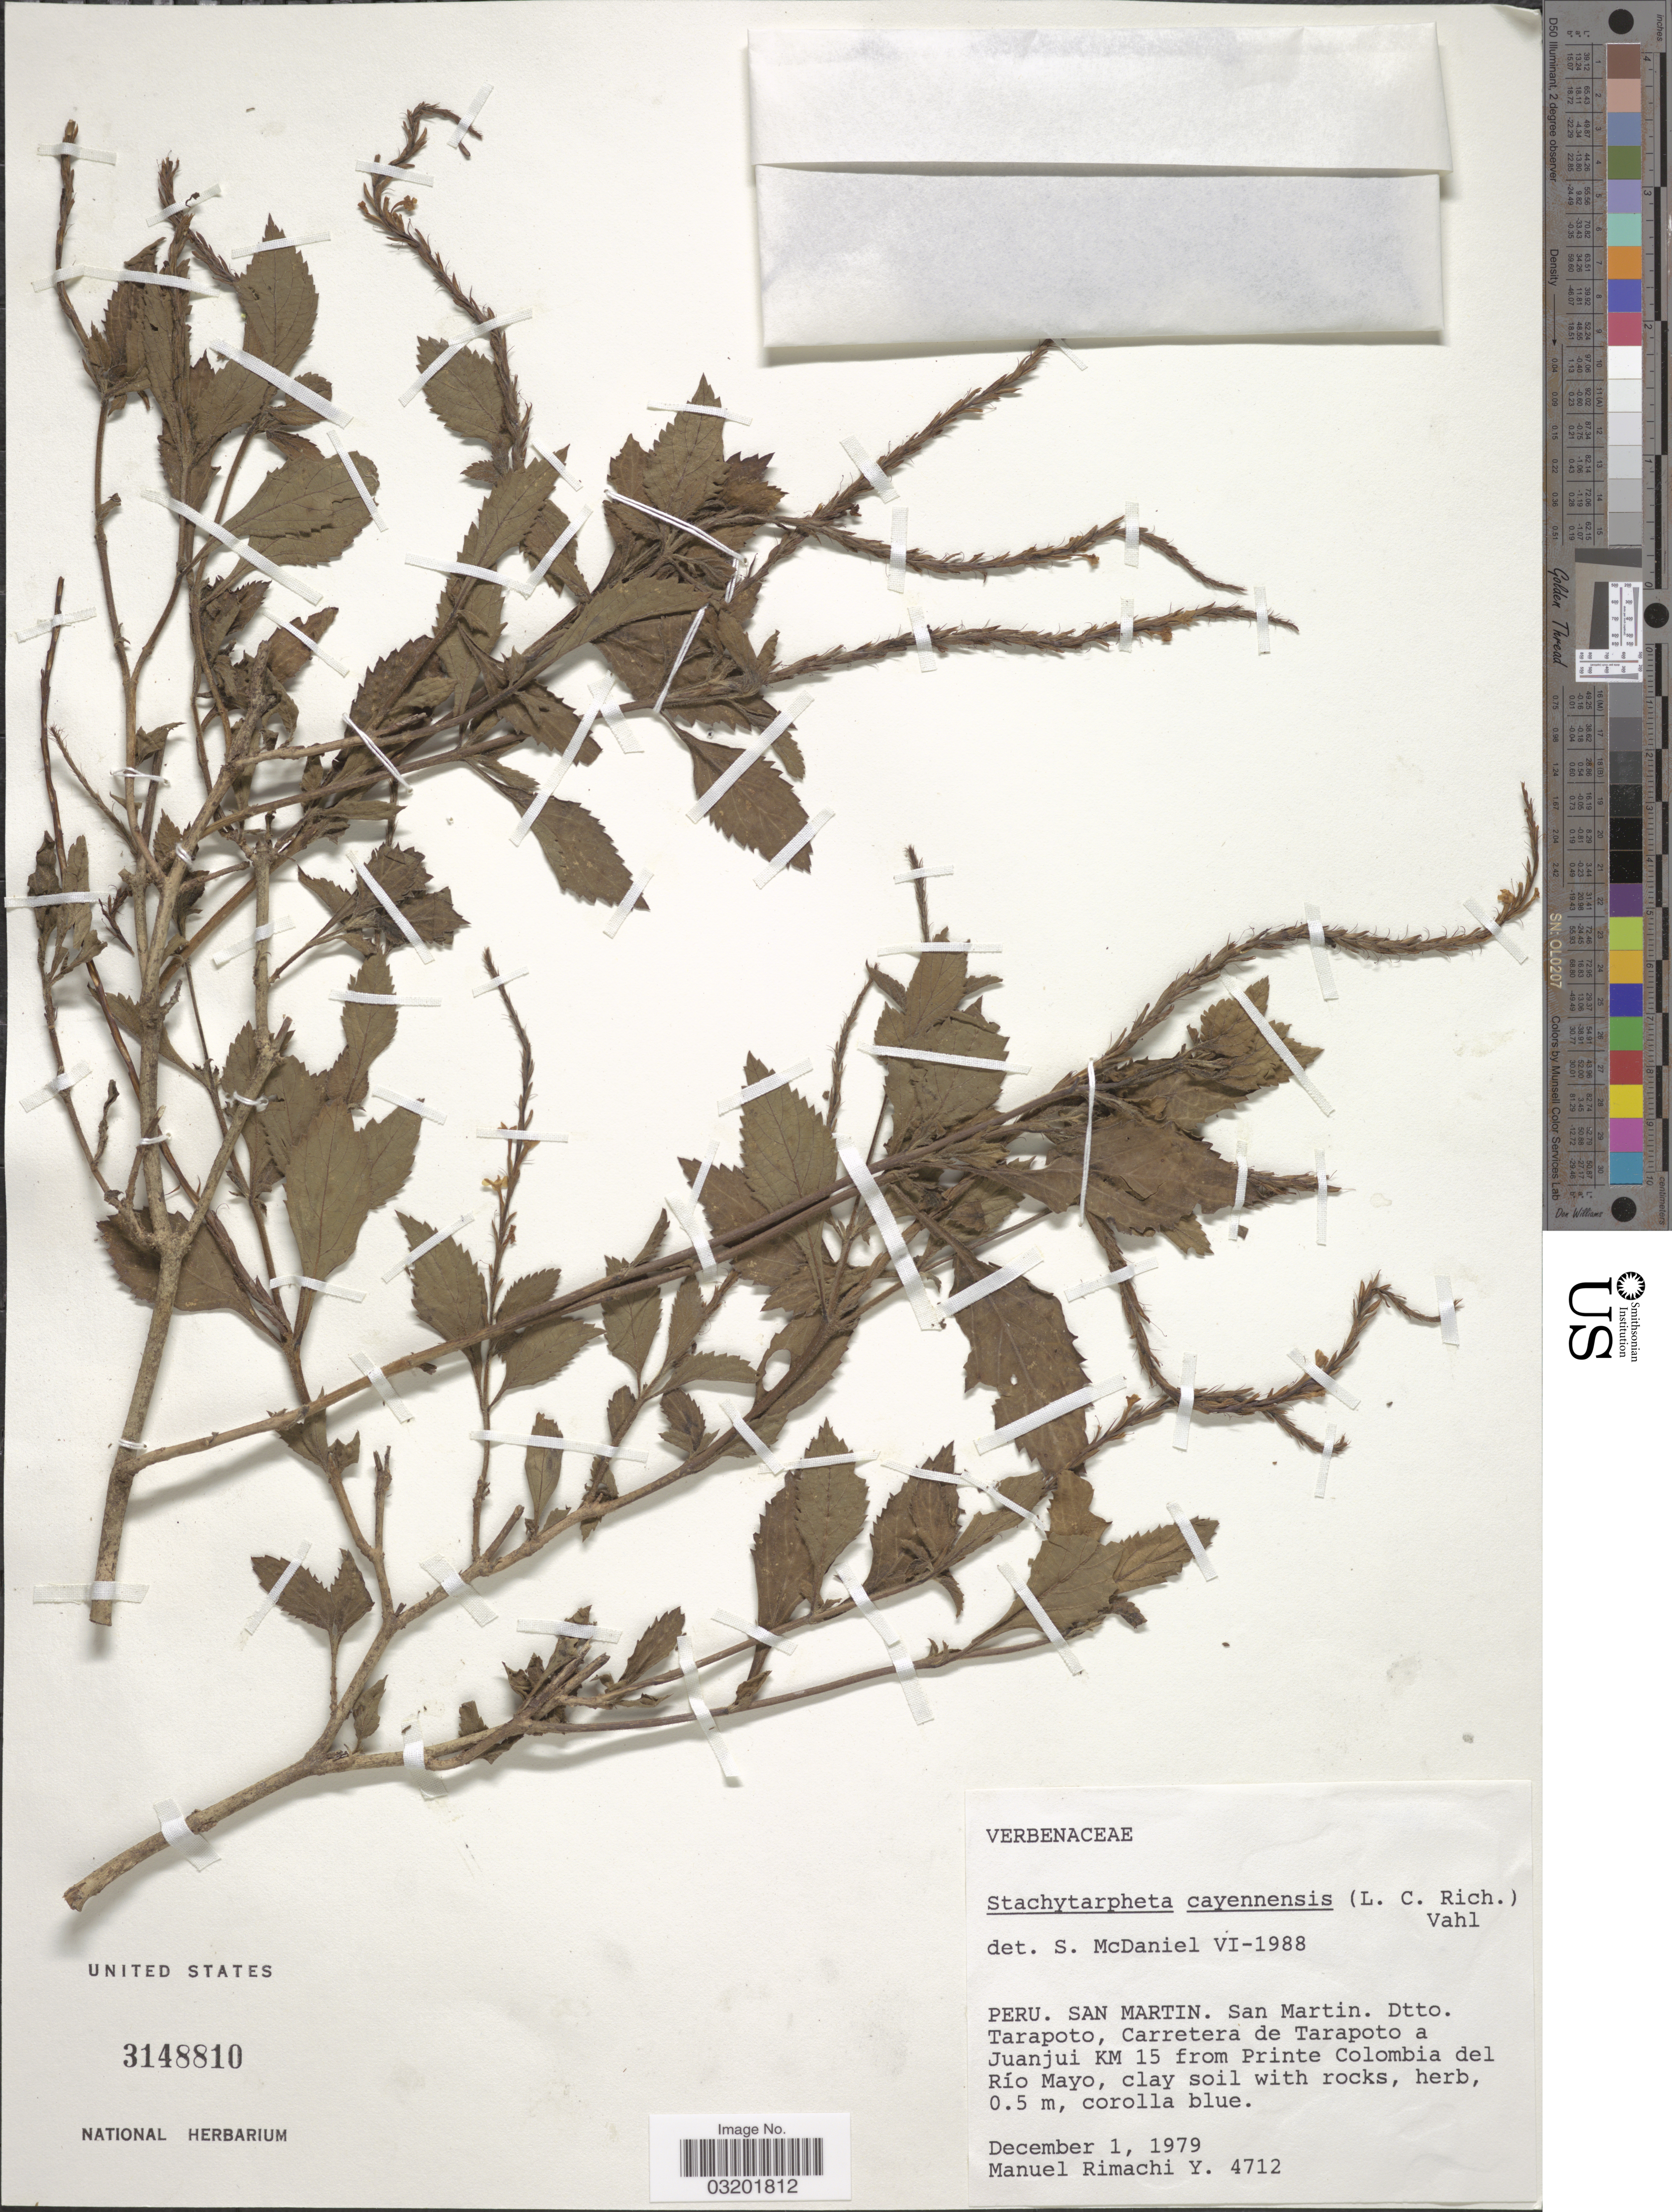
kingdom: Plantae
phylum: Tracheophyta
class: Magnoliopsida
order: Lamiales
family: Verbenaceae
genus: Stachytarpheta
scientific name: Stachytarpheta cayennensis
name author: (Rich.) Vahl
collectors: M. Rimachi Y.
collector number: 4712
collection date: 1979-12-01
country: Peru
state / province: San Martín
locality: San Martin. Dtto. Tarapoto, Carretera de Tarapoto a Juanjui KM 15 from Printe Colombia del Río Mayo.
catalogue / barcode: US 3148810